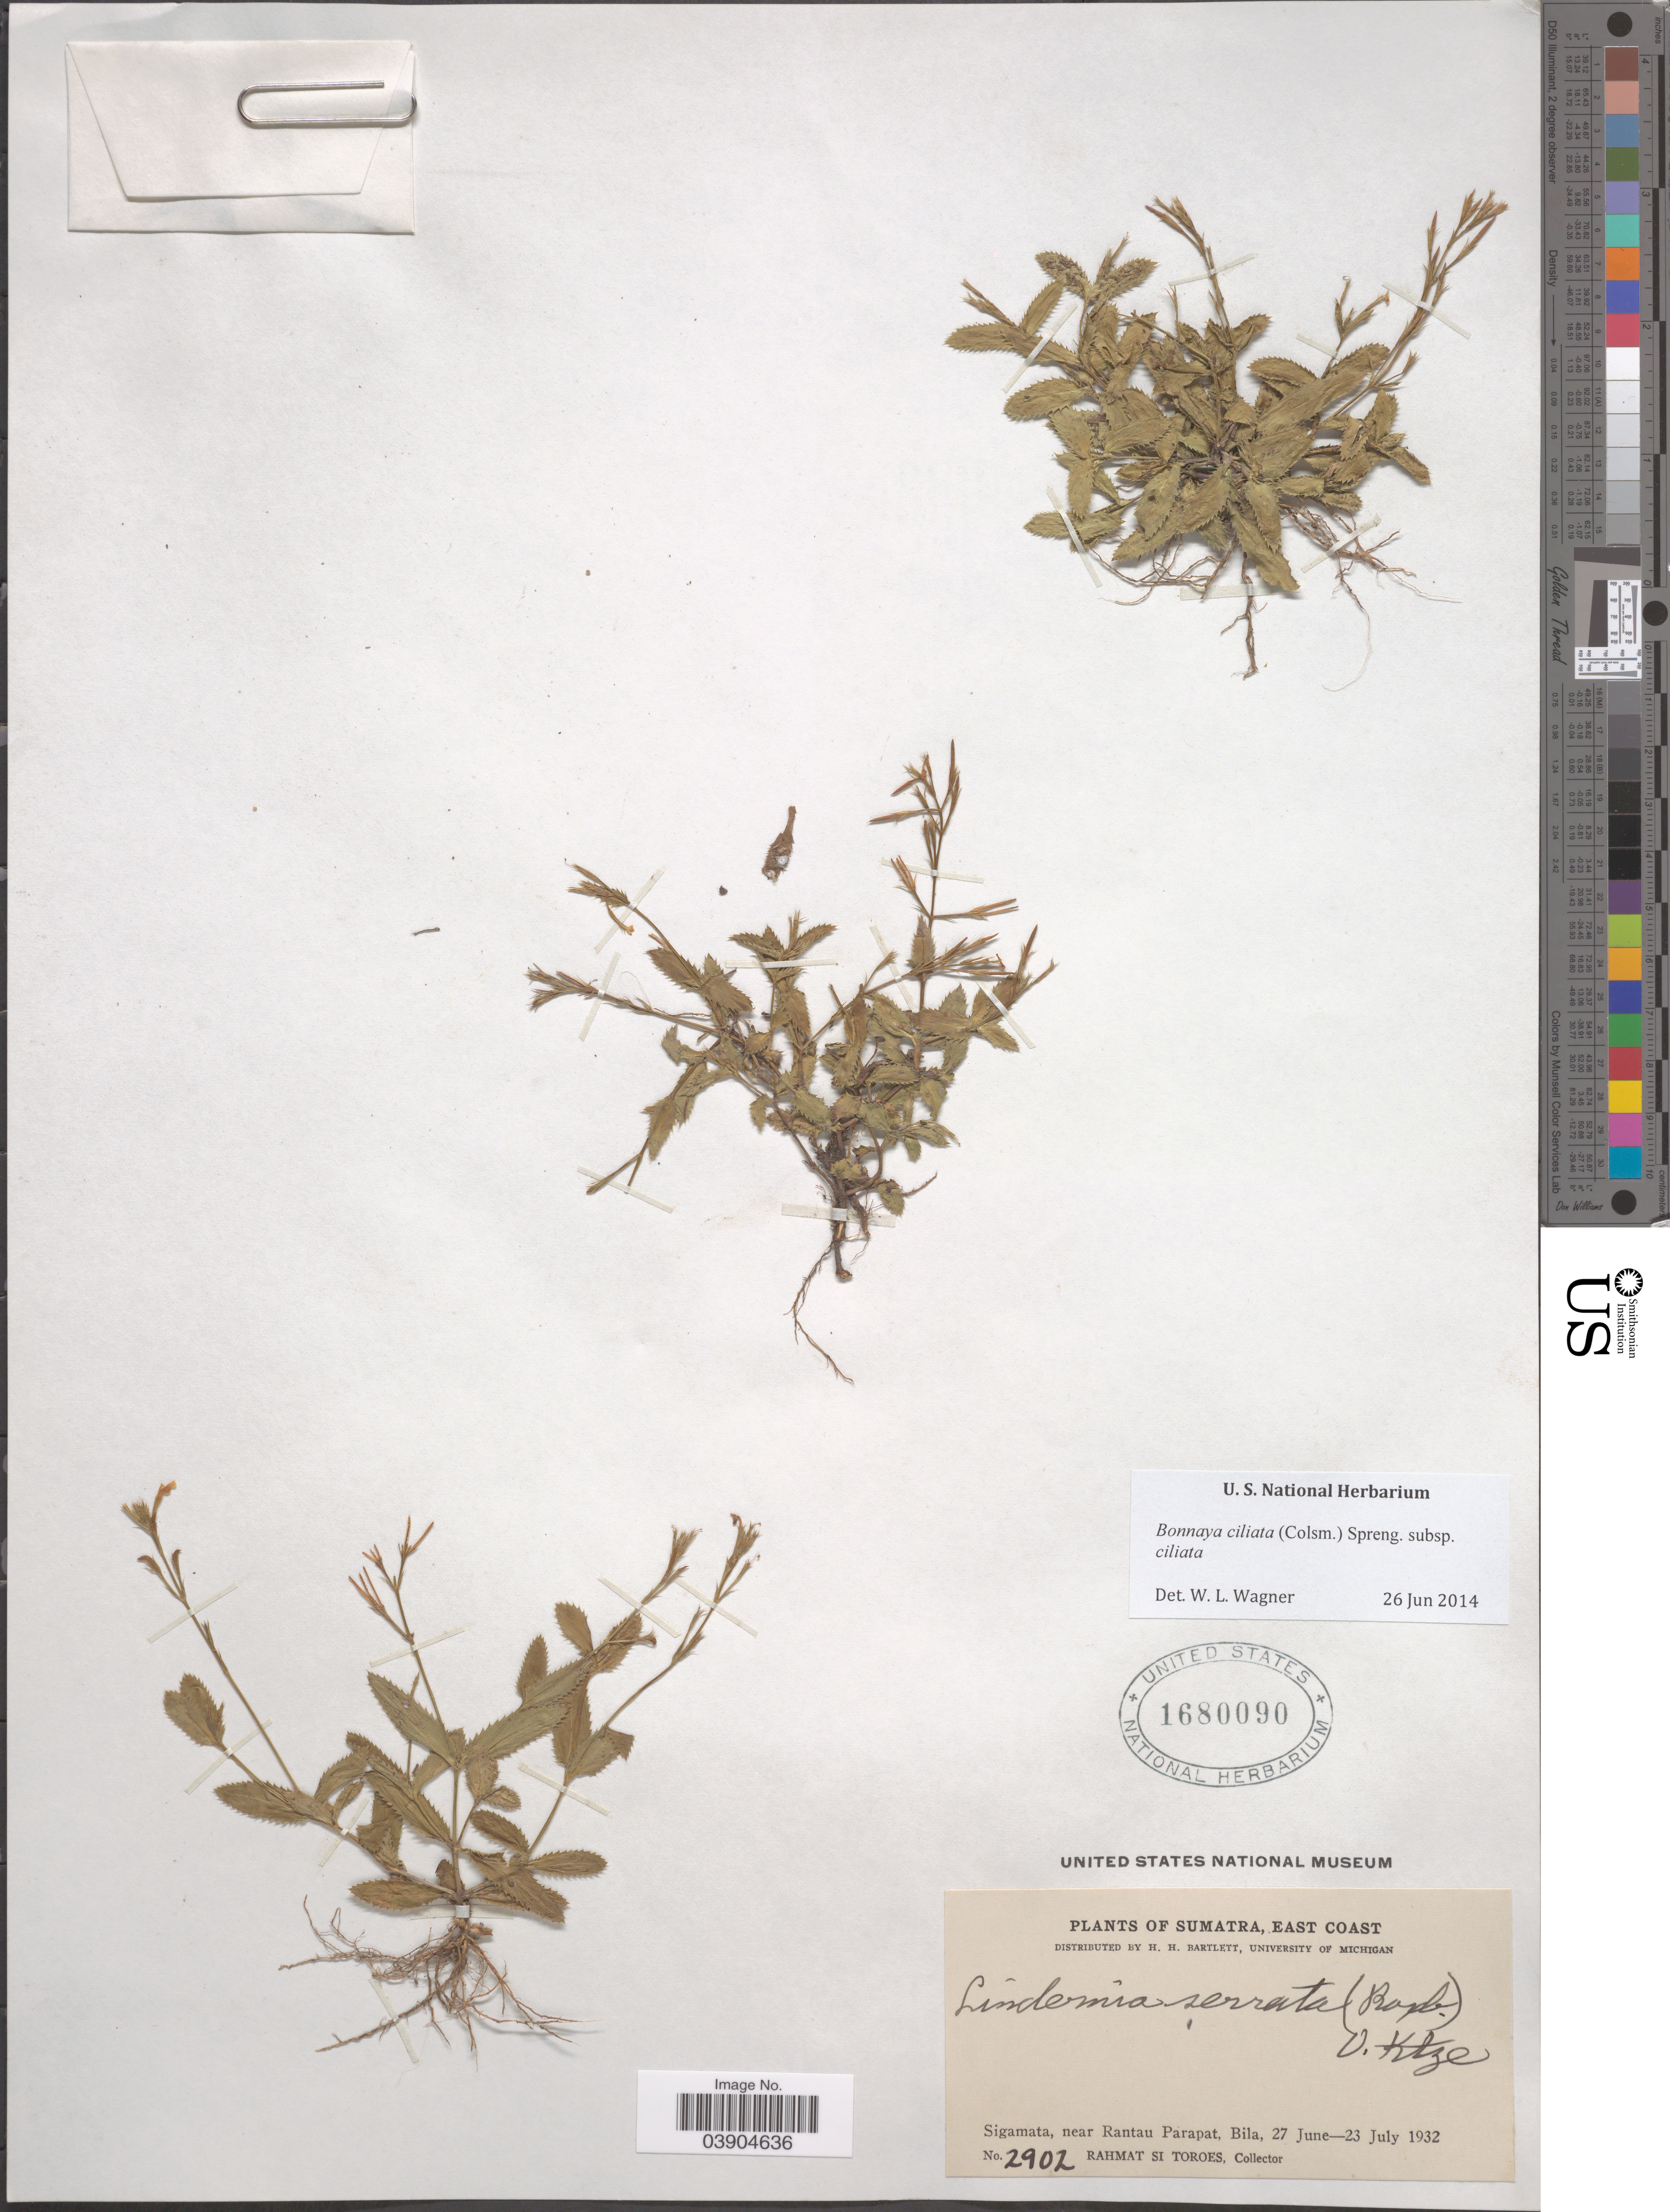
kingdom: Plantae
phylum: Tracheophyta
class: Magnoliopsida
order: Lamiales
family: Linderniaceae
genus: Lindernia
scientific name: Lindernia ciliata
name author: (Colsm.) Pennell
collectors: Rahmat Si Boeea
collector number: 2902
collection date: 1932-06-27/1932-07-23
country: Indonesia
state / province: Sumatra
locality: East Coast. Sigamata, near Rantau Parapat, Bila.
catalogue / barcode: US 1680090